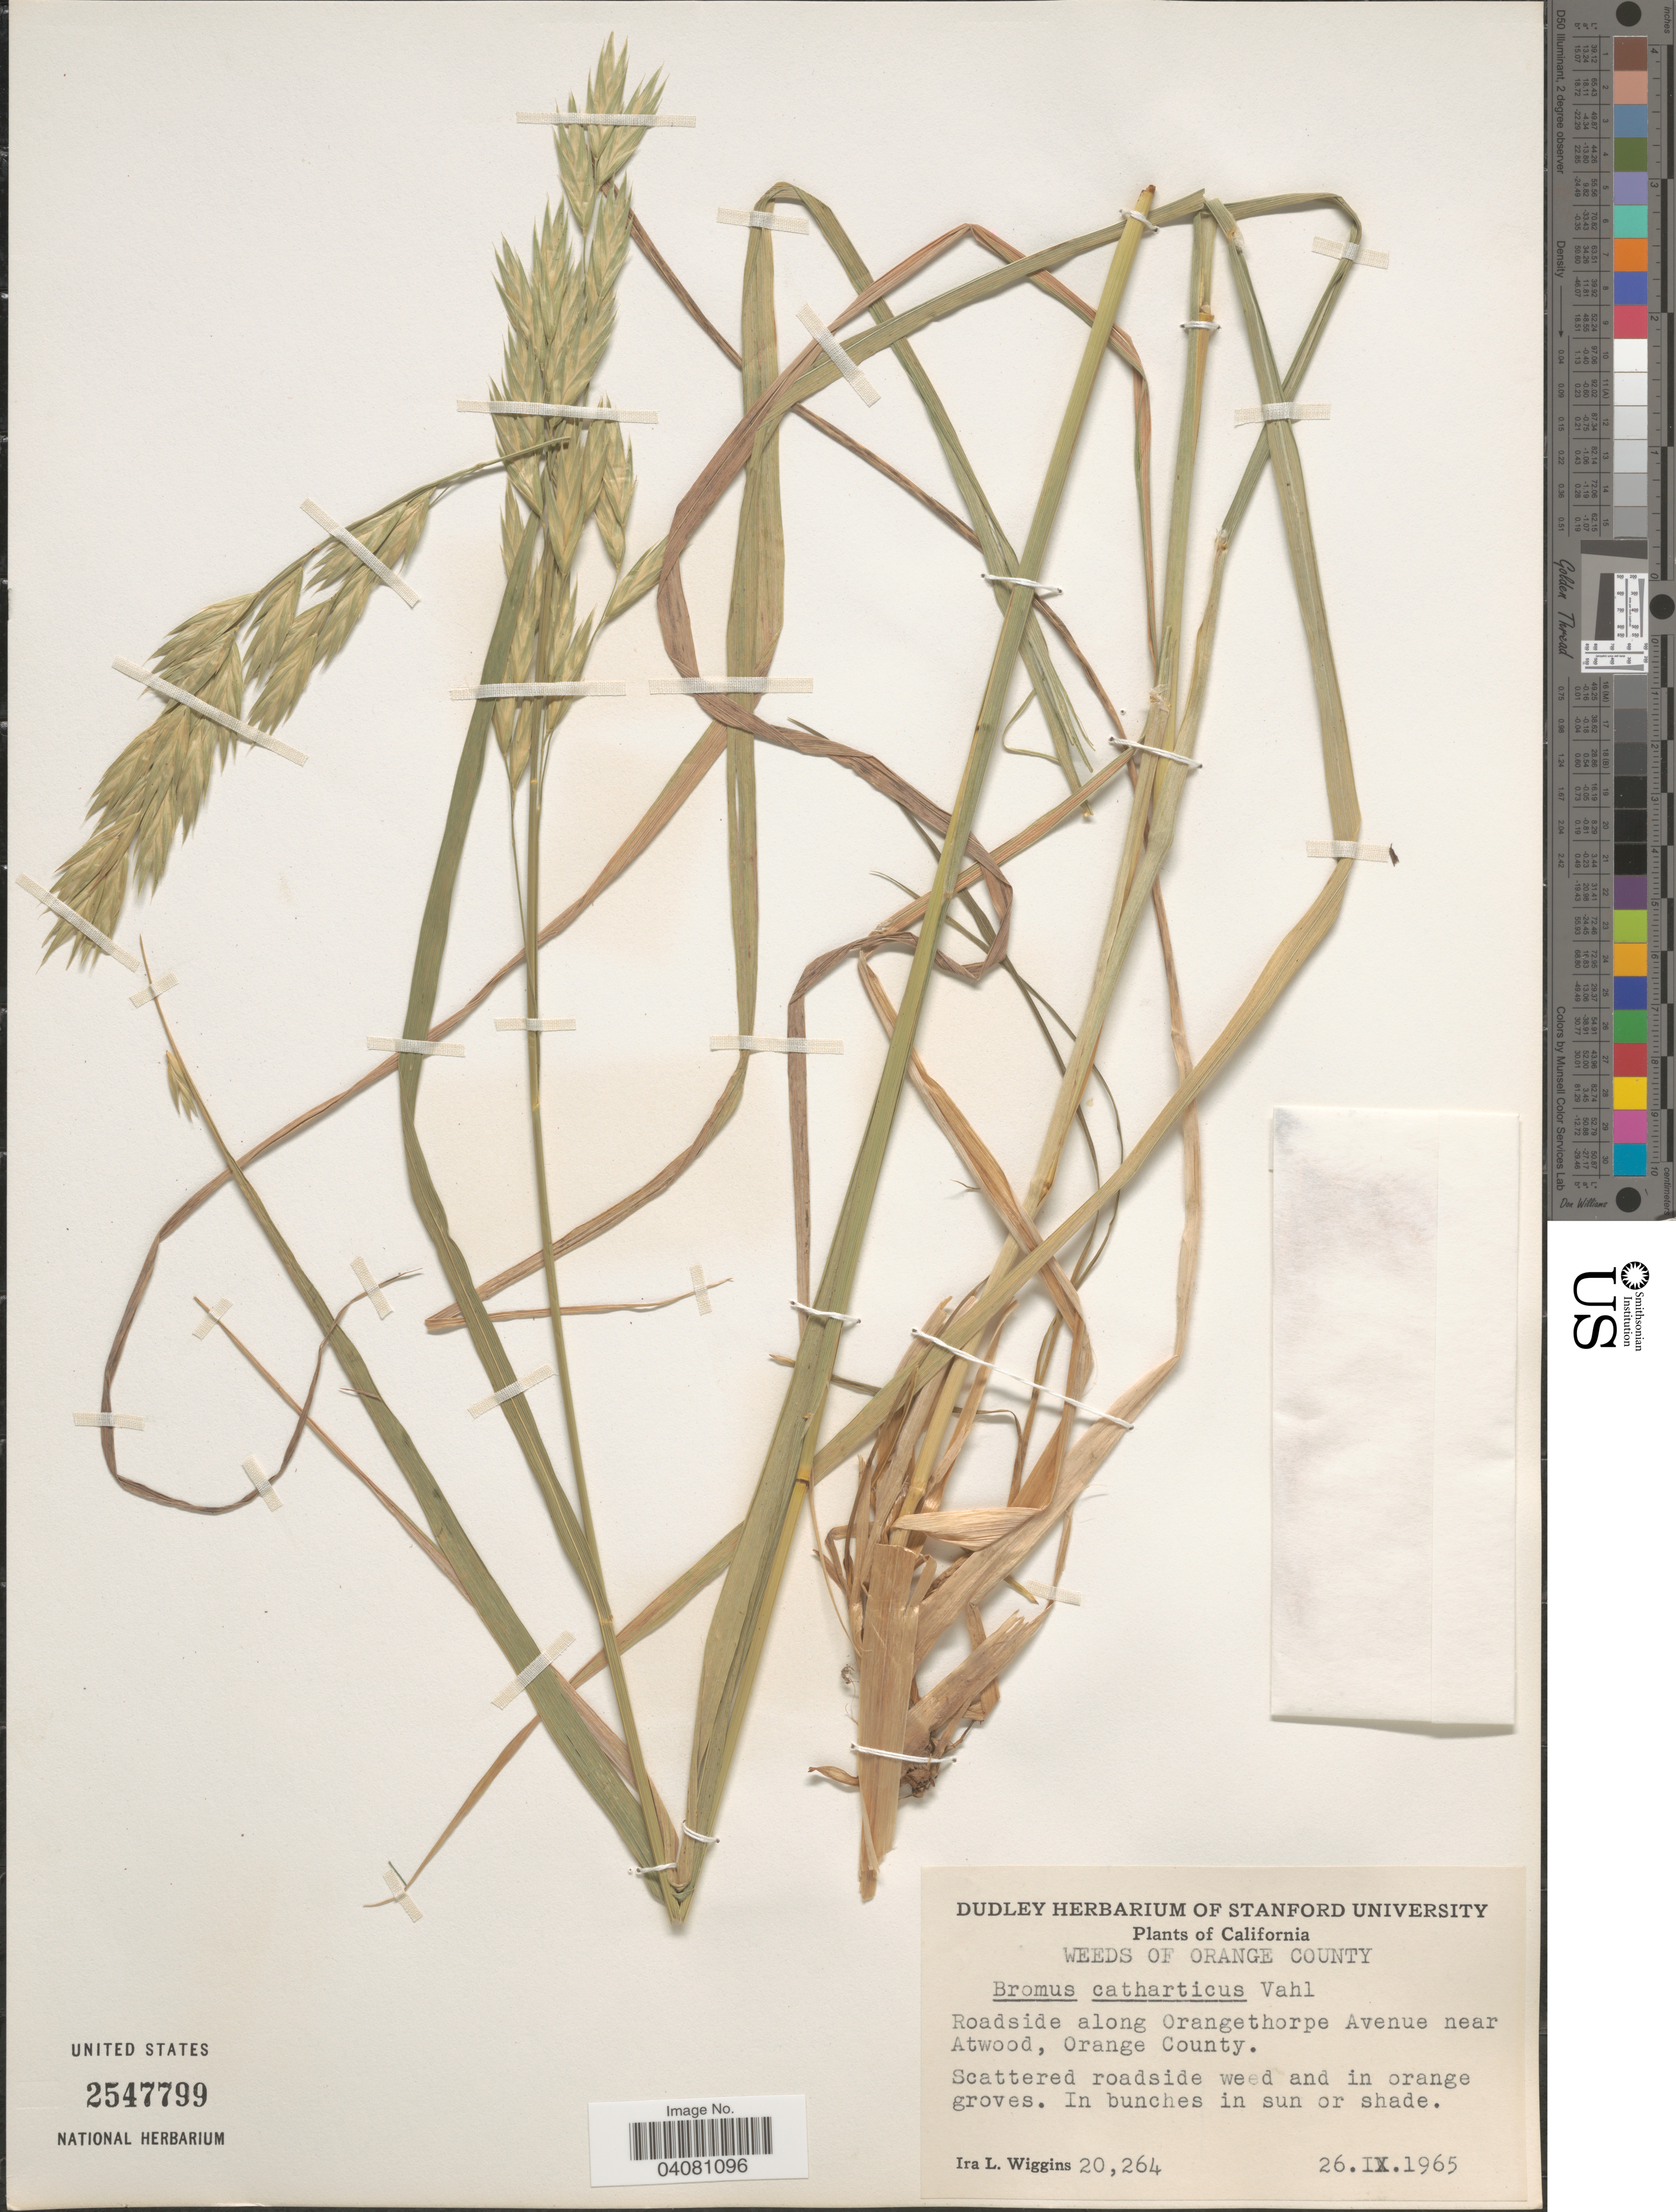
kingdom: Plantae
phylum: Tracheophyta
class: Liliopsida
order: Poales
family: Poaceae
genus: Bromus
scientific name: Bromus carinatus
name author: Hook. & Arn.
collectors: I. L. Wiggins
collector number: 20264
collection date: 1965-09-26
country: United States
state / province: California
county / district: Orange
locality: Weeds of Orange County. Roadside along Orangethorpe Avenue near Atwood, Orange County.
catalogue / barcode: US 2547799